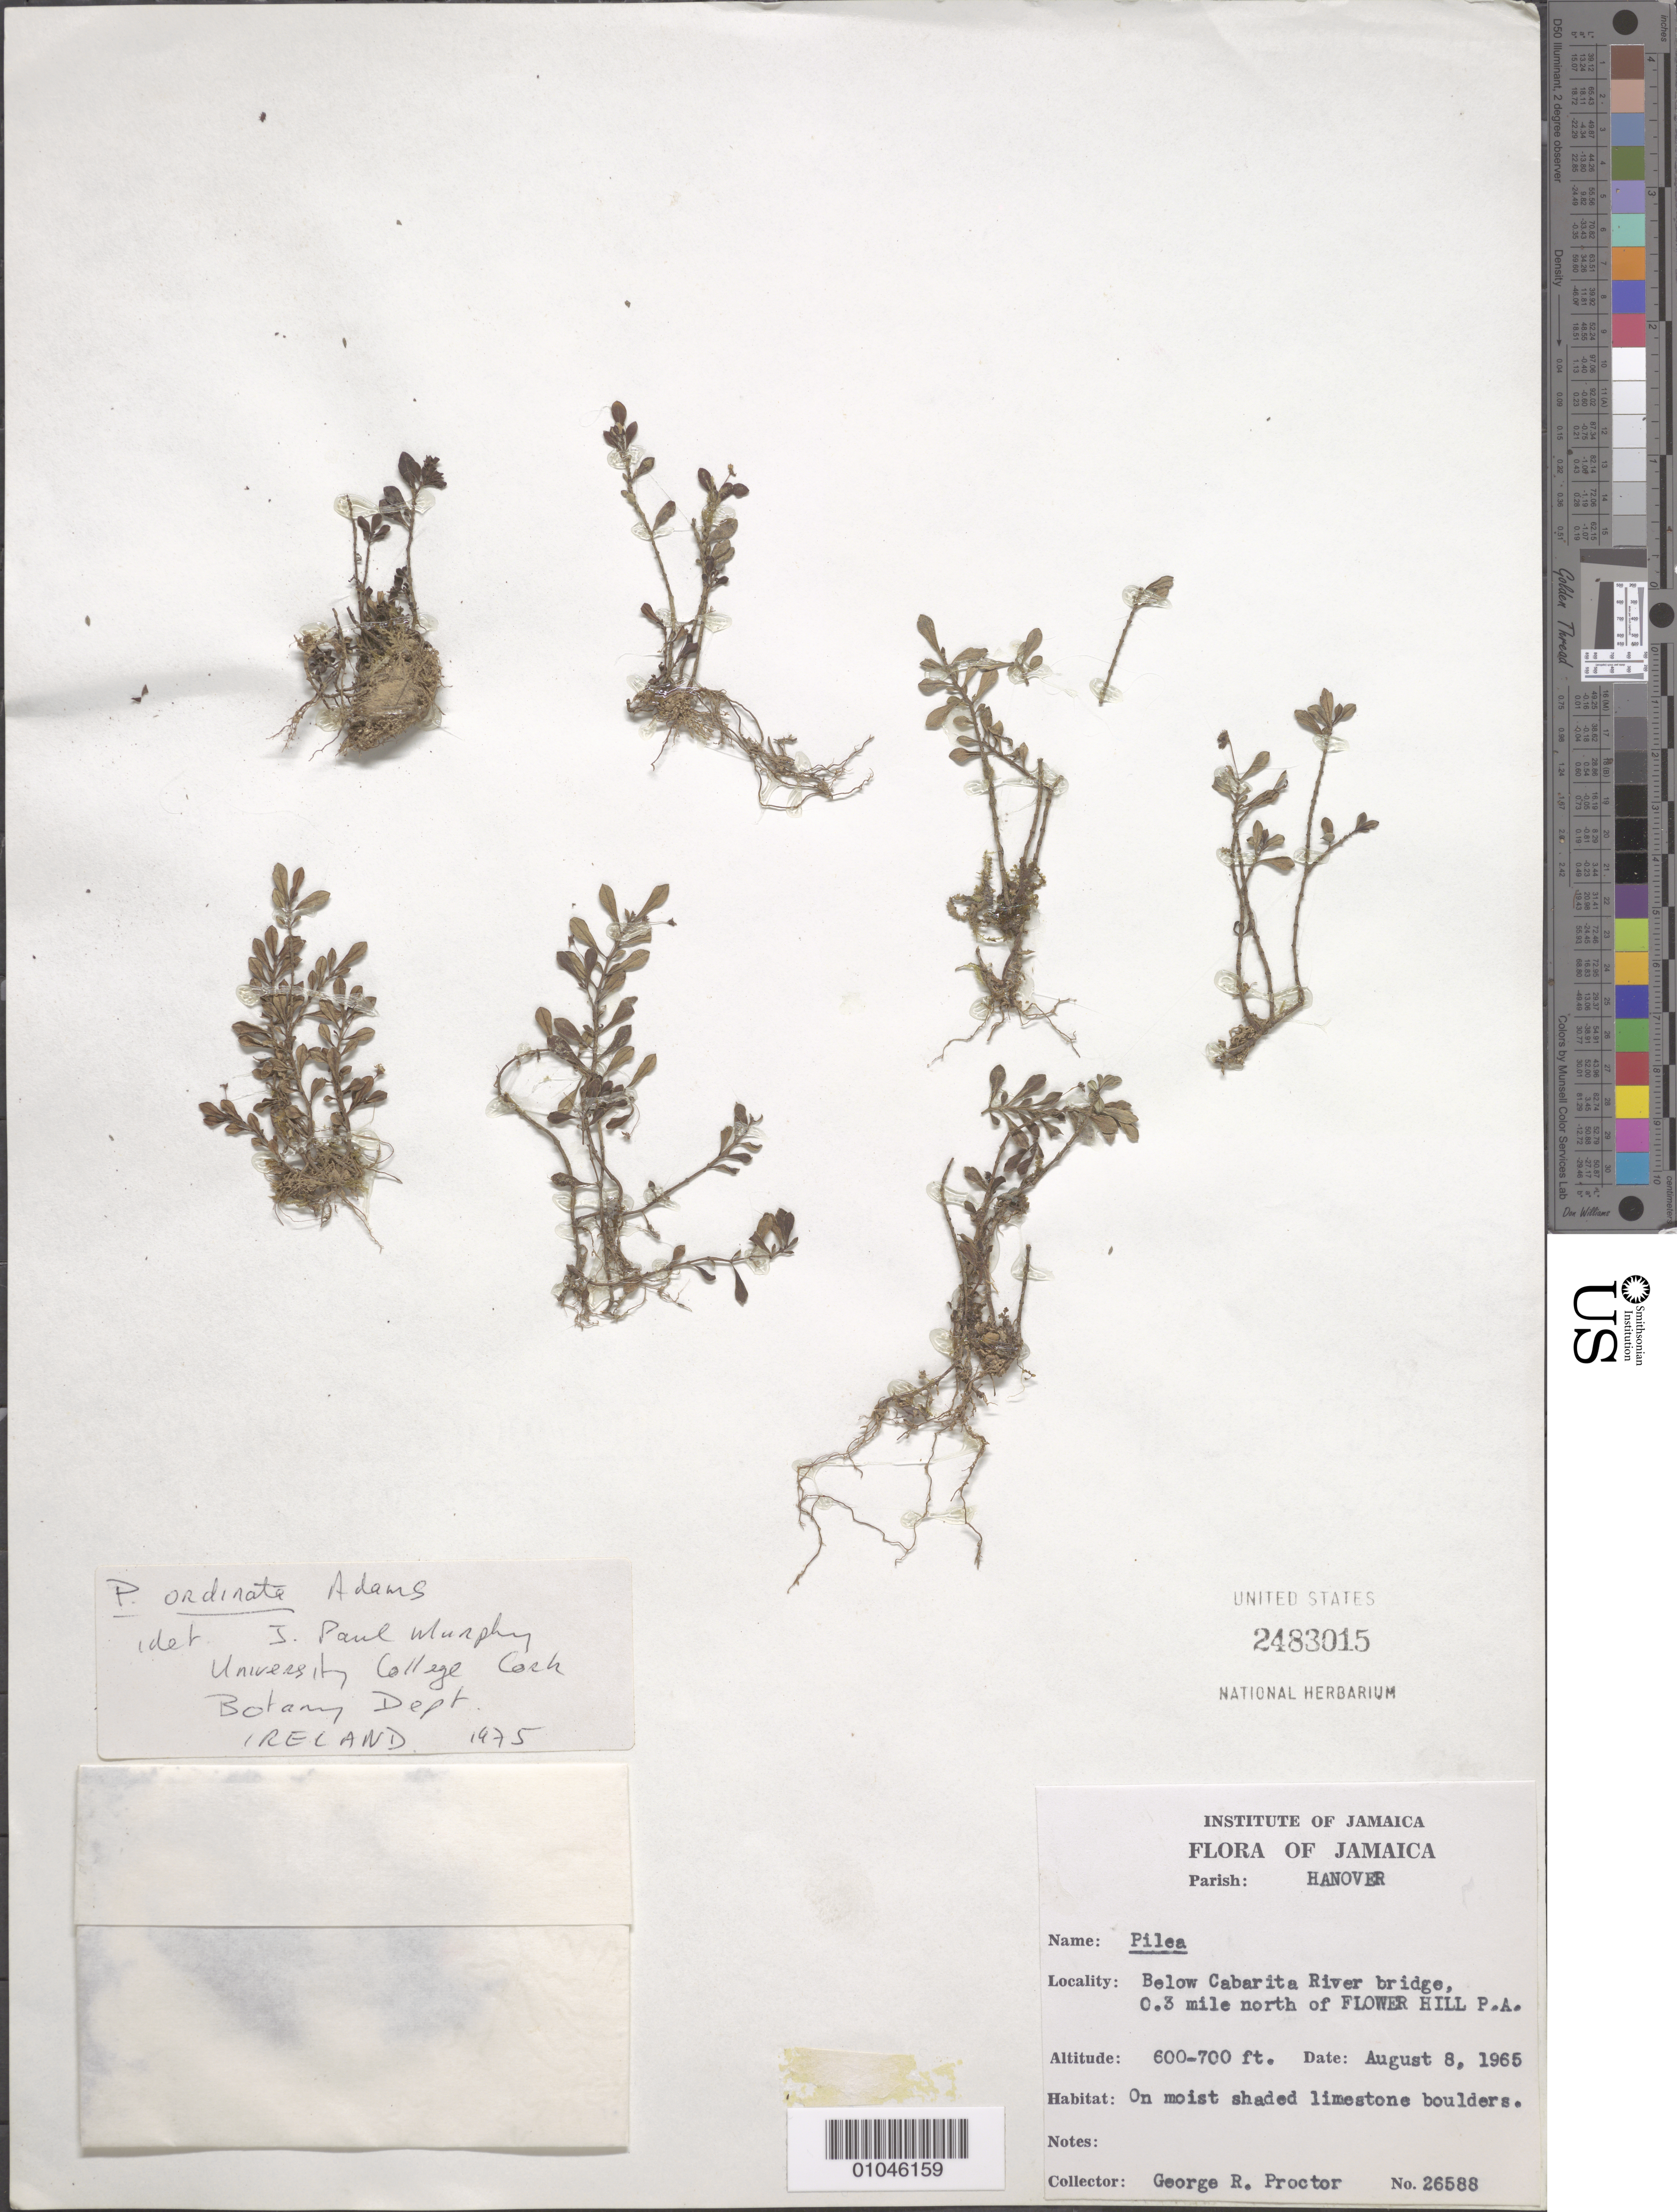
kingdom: Plantae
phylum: Tracheophyta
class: Magnoliopsida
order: Rosales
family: Urticaceae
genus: Pilea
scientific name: Pilea ordinata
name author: C.D. Adams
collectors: G. R. Proctor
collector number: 26588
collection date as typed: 08 Aug 1965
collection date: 1965-08-08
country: Jamaica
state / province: Hanover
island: Jamaica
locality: Below Cabarita River bridge, .03 mile N of Flower Hill P.A. On moist shaded limestone boulders.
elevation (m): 183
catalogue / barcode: US 2483015